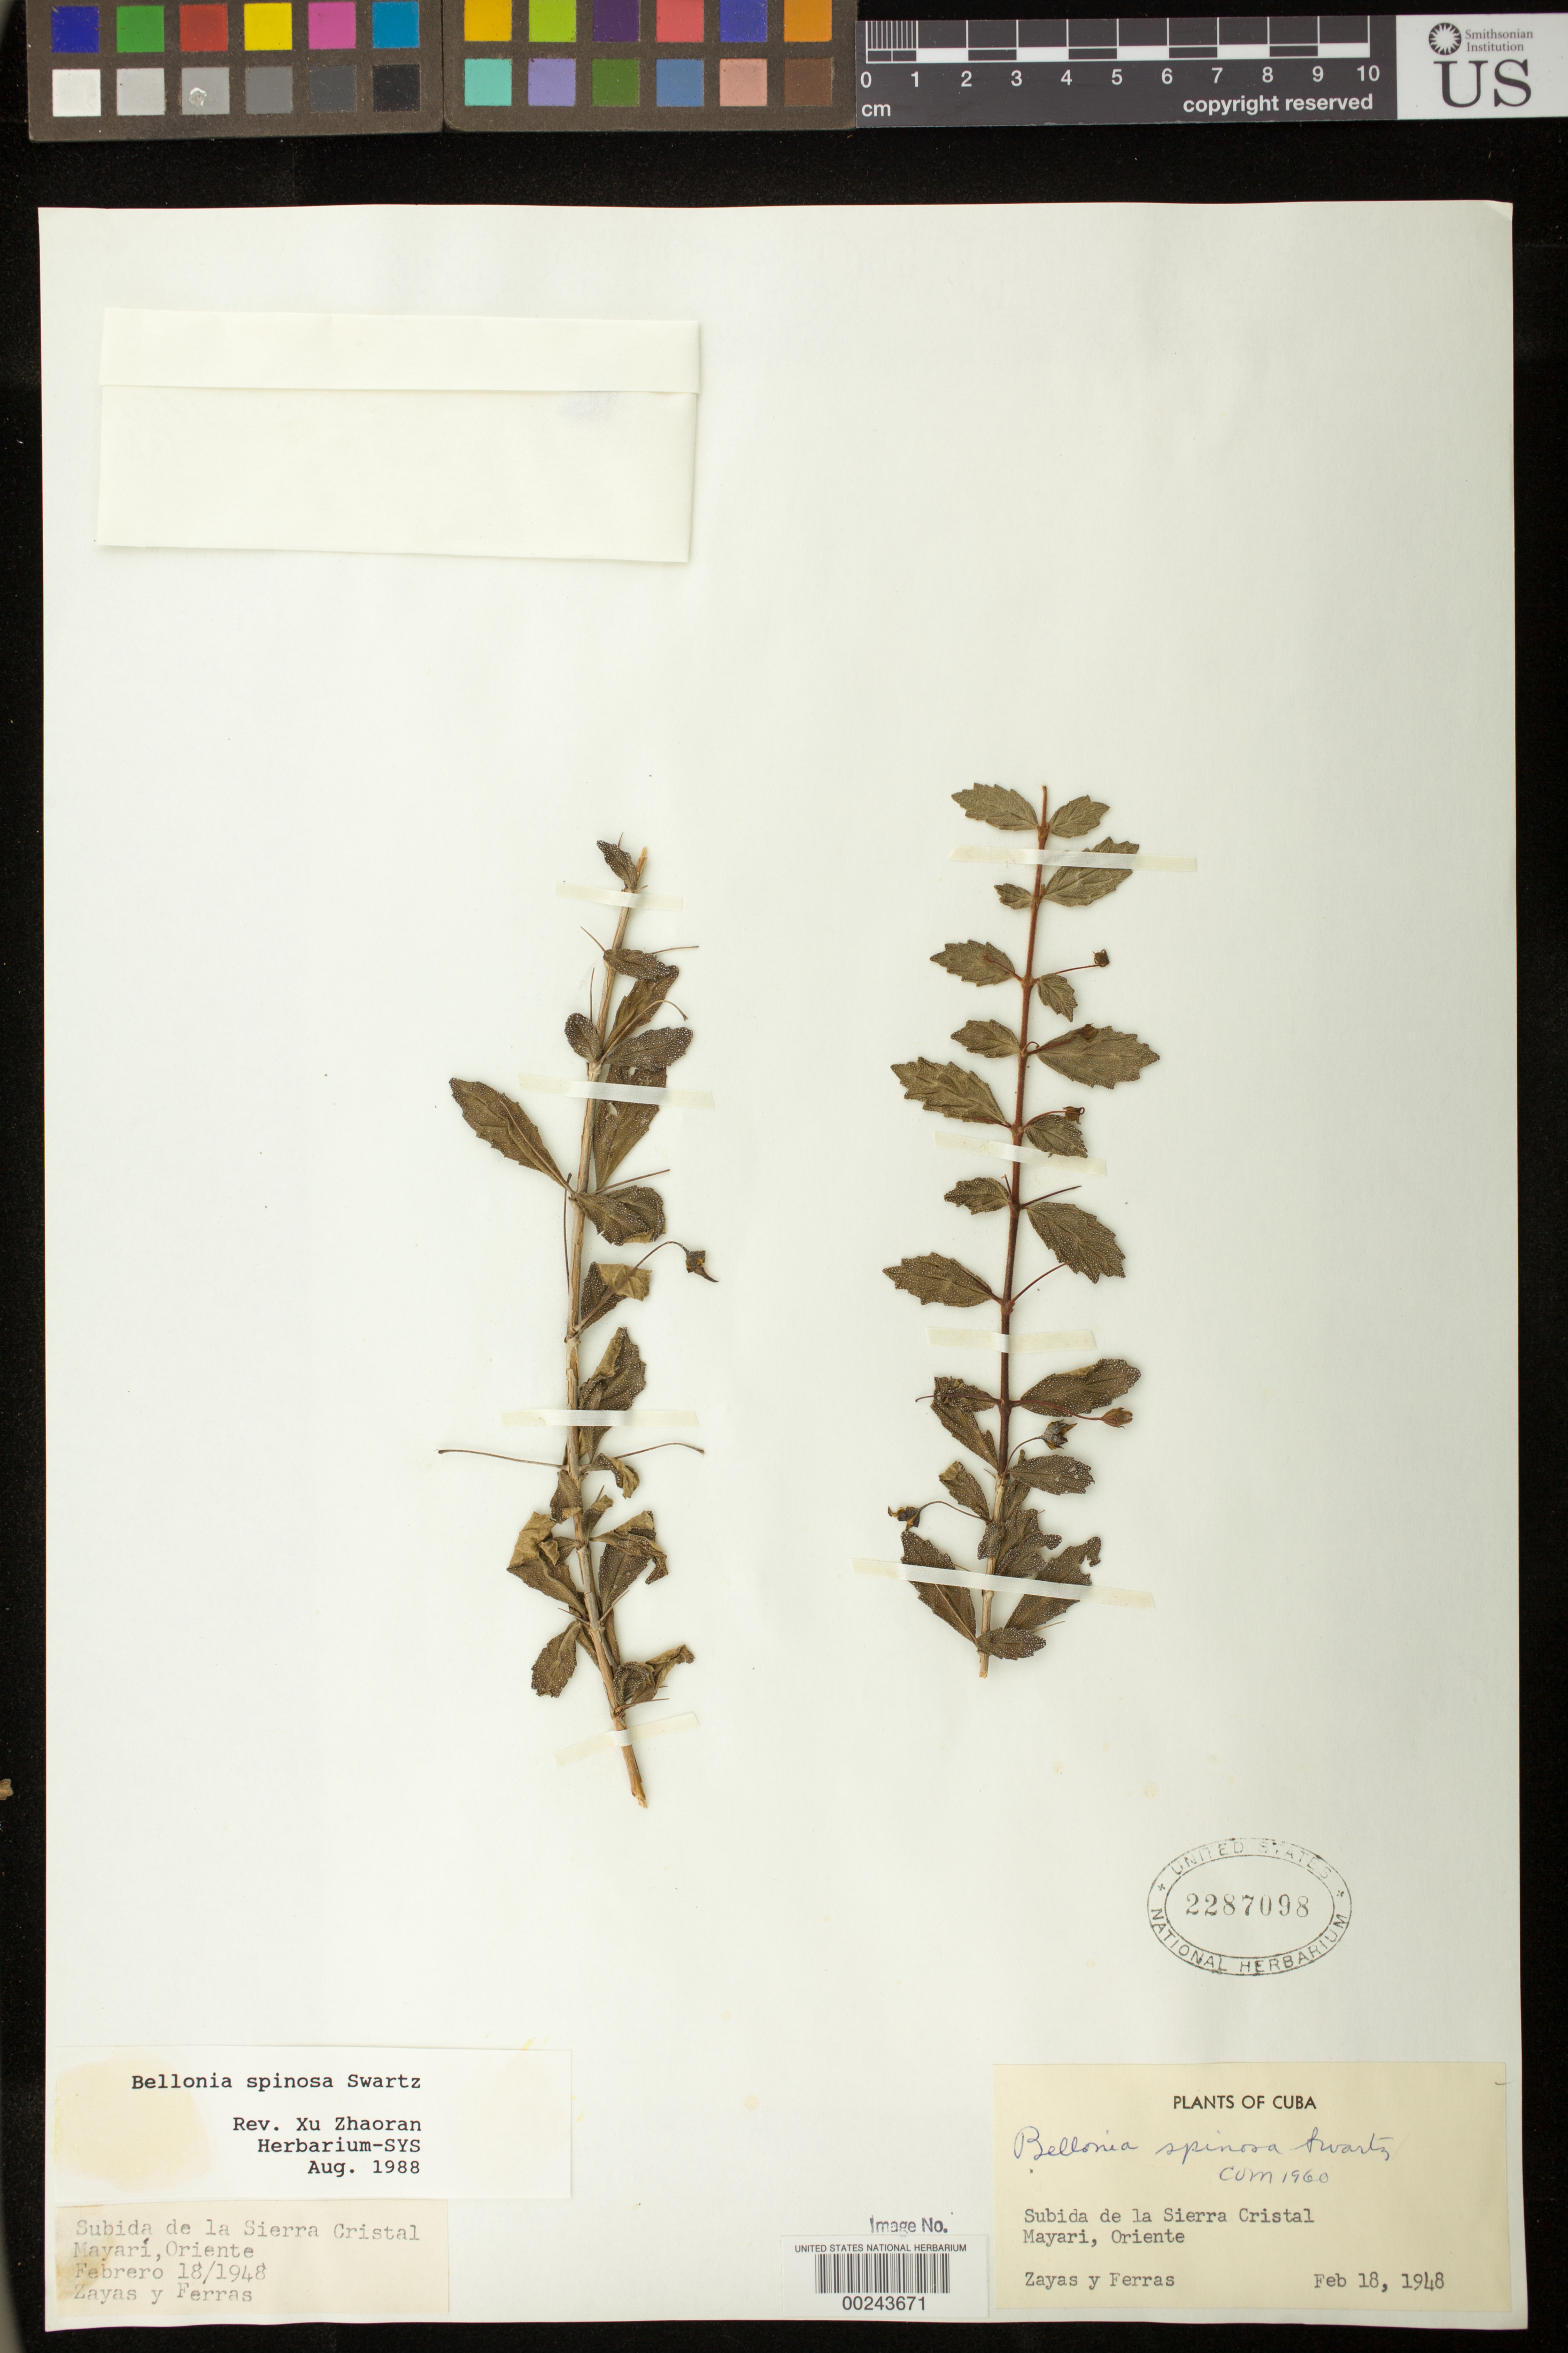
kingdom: Plantae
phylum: Tracheophyta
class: Magnoliopsida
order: Lamiales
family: Gesneriaceae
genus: Bellonia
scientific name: Bellonia spinosa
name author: Sw.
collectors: -. Zayas & -. Ferras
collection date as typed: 18 Feb 1948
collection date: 1948-02-18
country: Cuba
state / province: Oriente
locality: Subida de la Sierra Cristal, Mayari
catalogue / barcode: US 2287098